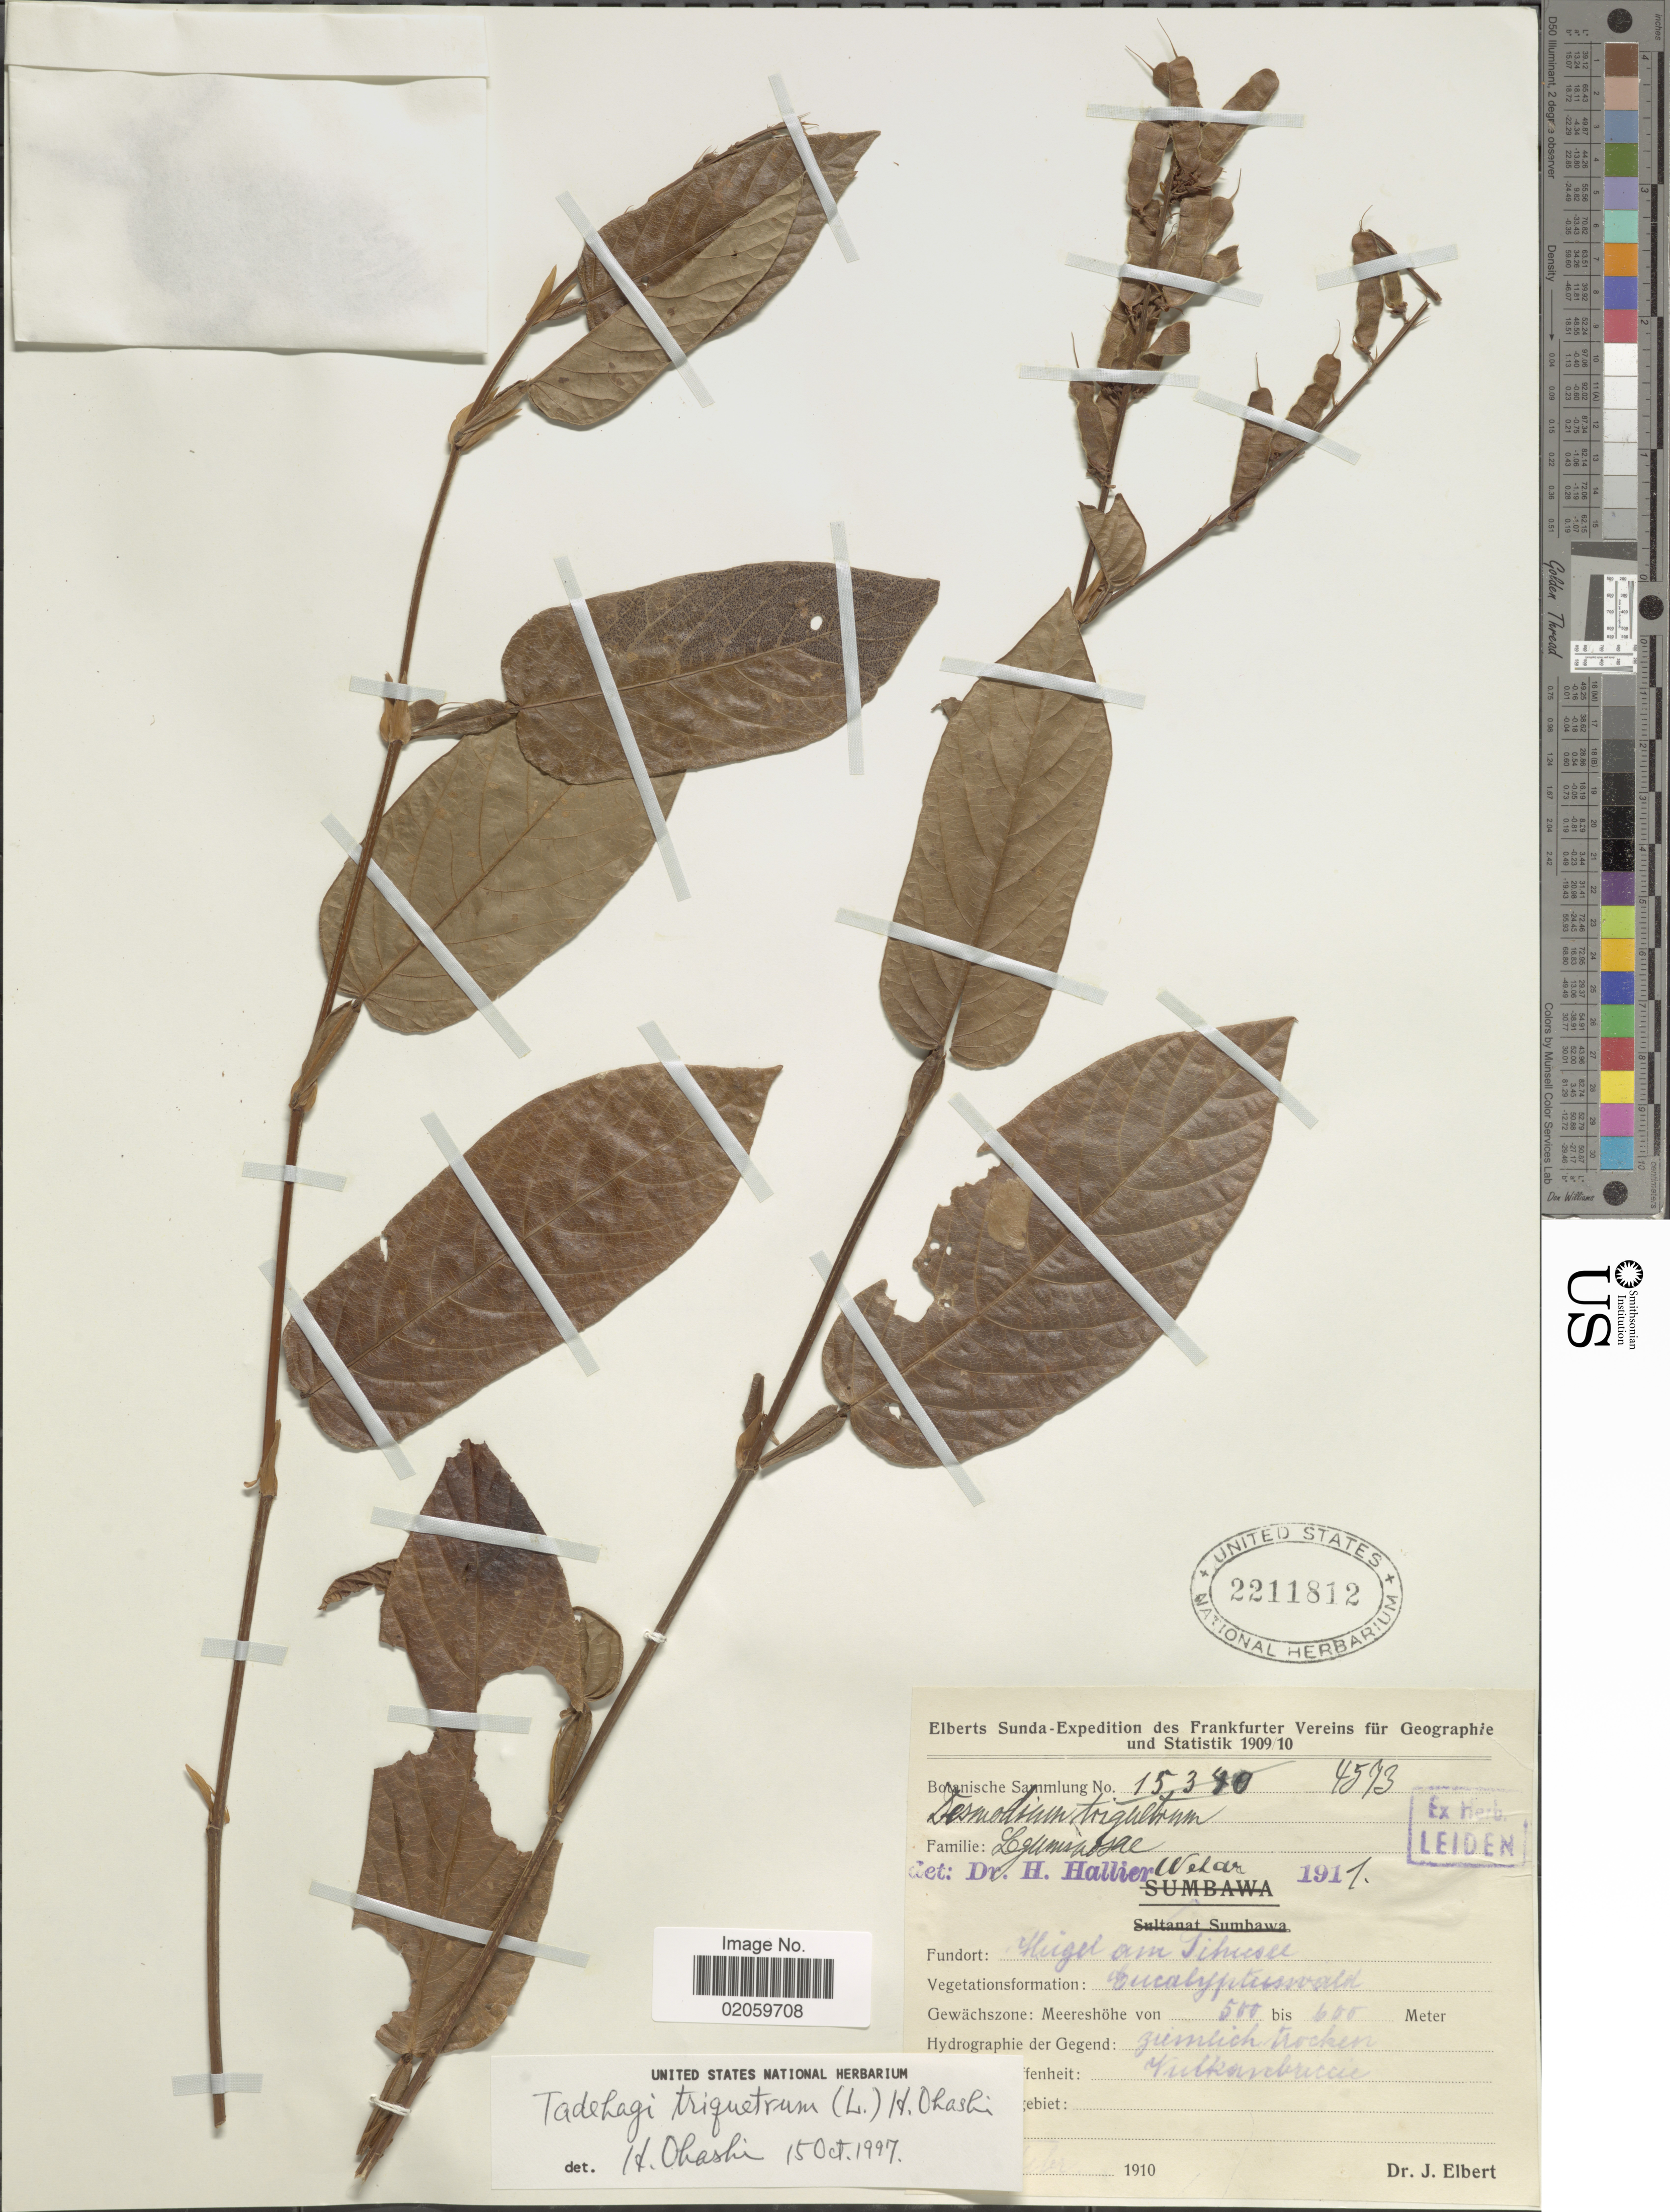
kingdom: Plantae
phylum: Tracheophyta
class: Magnoliopsida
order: Fabales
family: Fabaceae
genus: Tadehagi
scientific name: Tadehagi triquetrum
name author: (L.) H. Ohashi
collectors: J. Elbert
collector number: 4573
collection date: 1910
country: Indonesia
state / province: Maluku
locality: Huigel am Sihusse [interpreted]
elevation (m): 500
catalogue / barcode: US 2211812